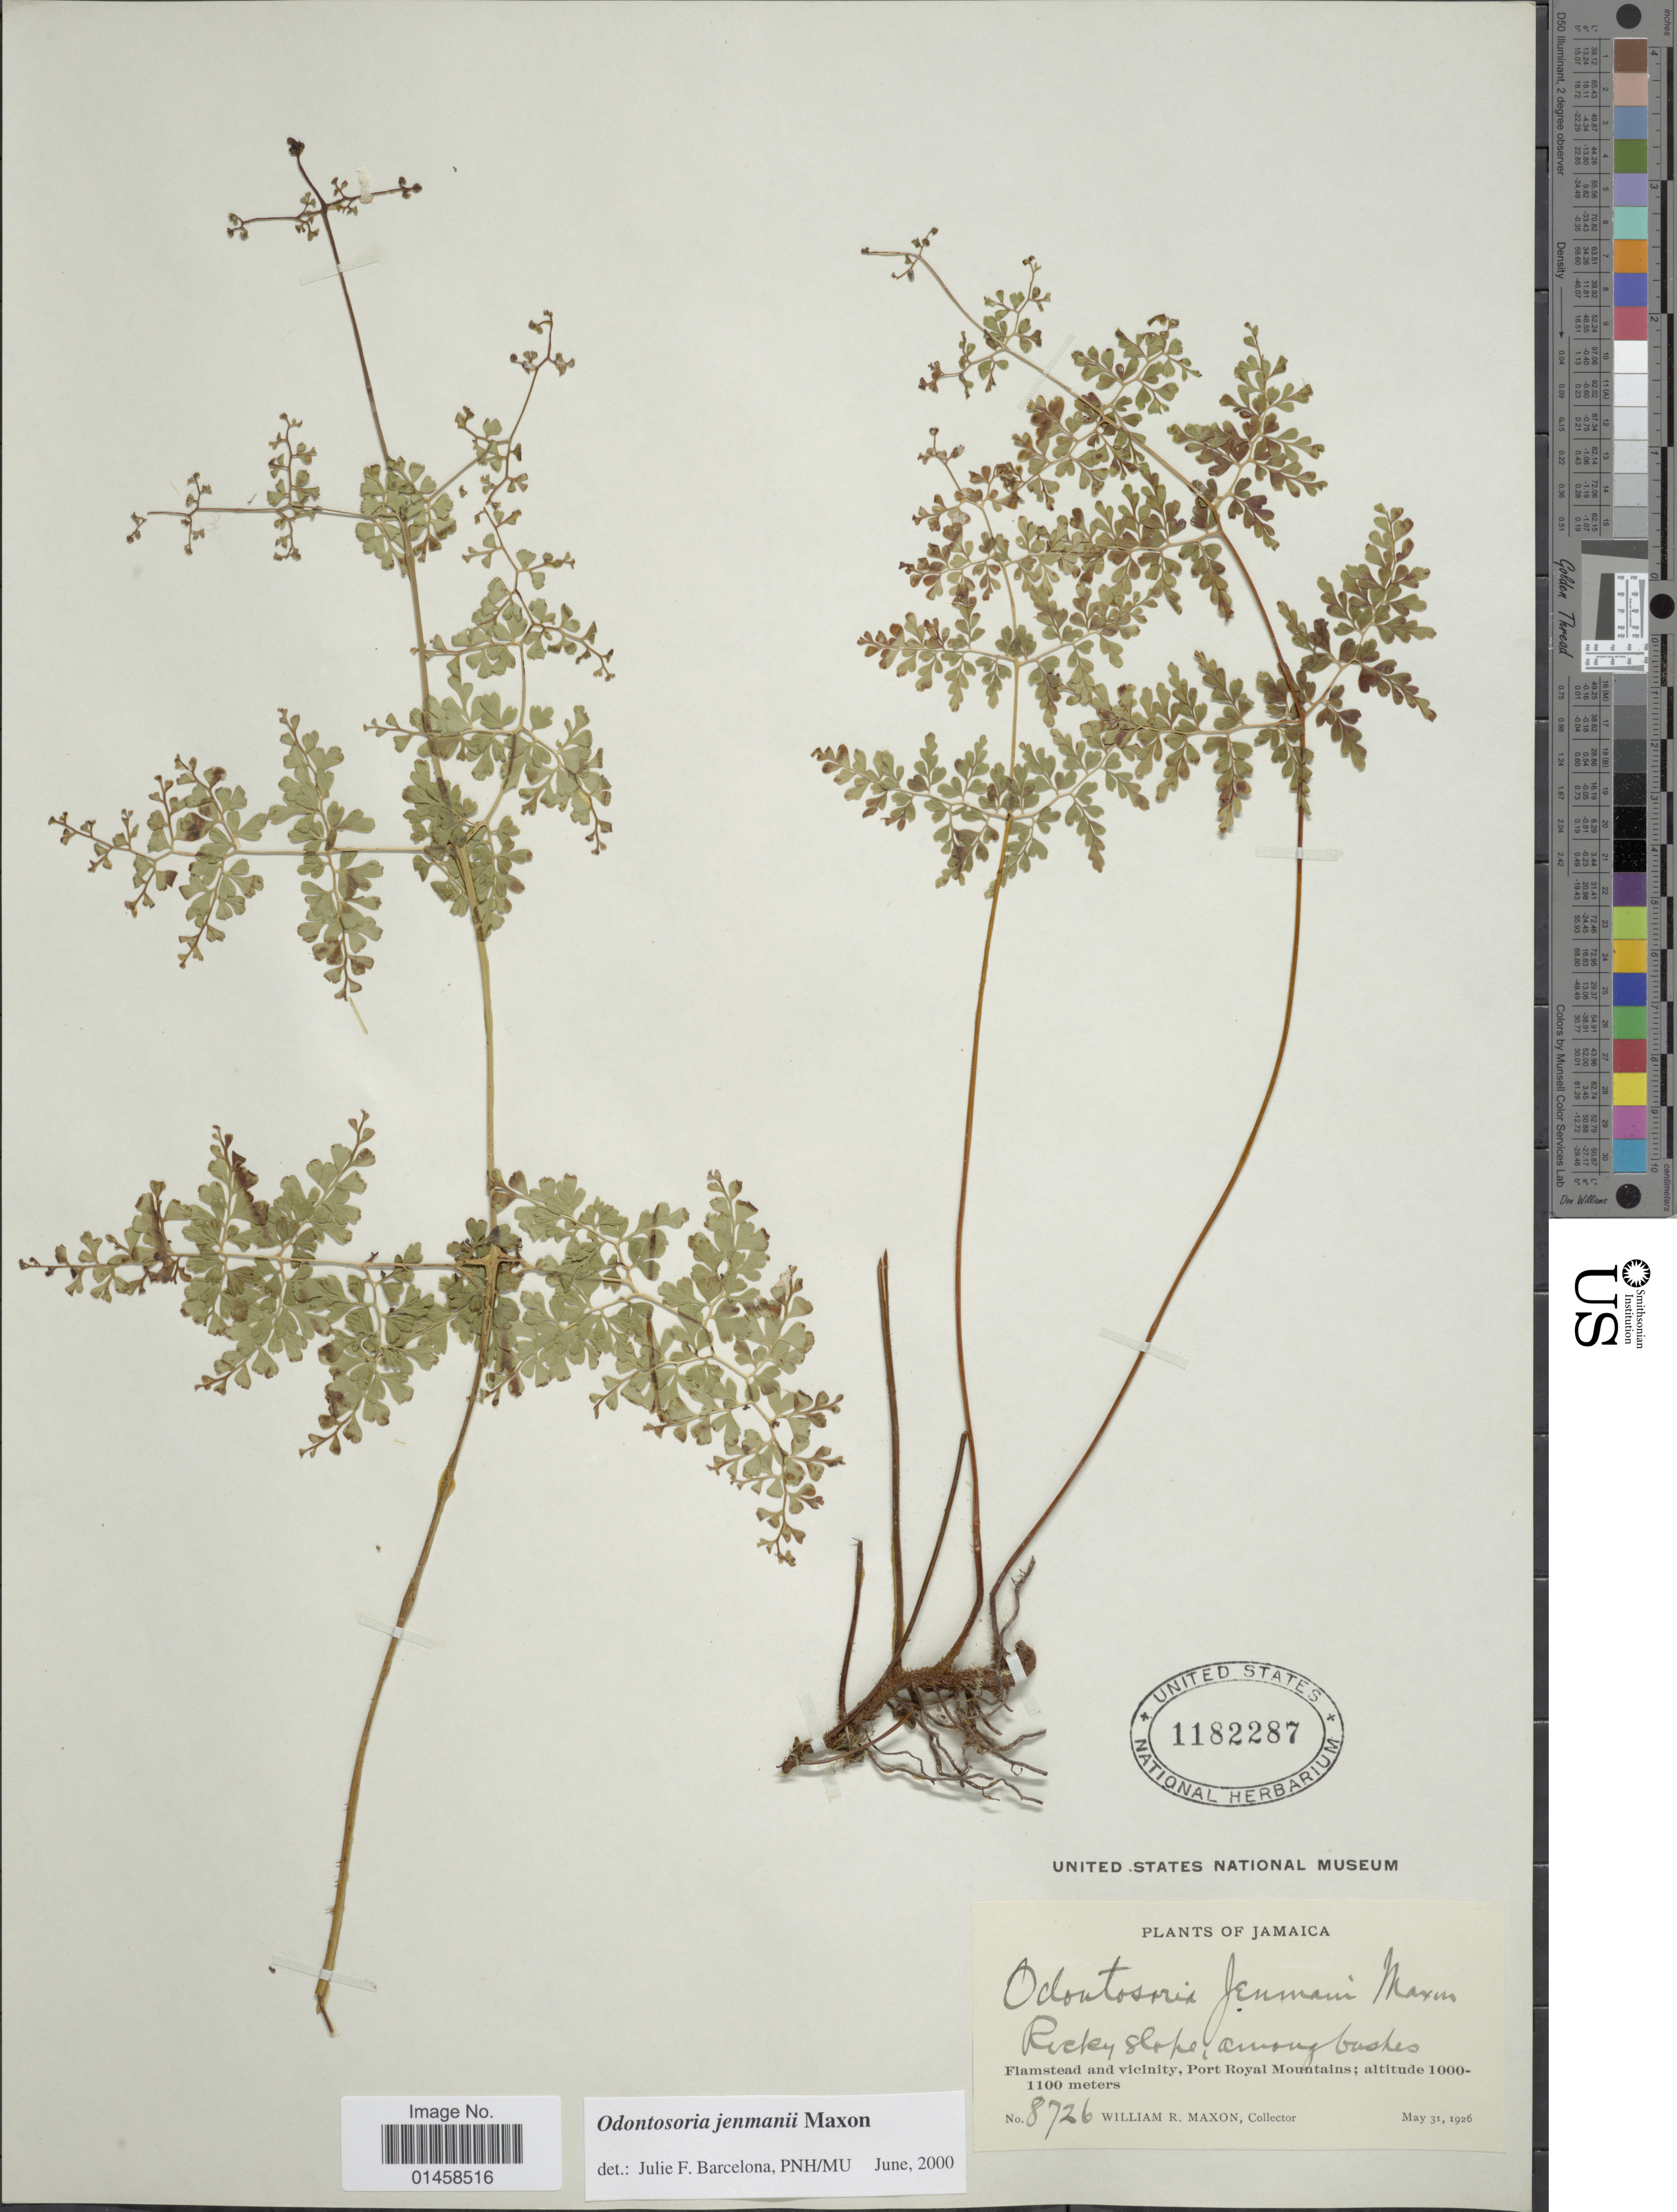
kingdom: Plantae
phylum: Tracheophyta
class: Polypodiopsida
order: Polypodiales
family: Lindsaeaceae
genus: Odontosoria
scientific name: Odontosoria jenmanii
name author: Maxon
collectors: W. R. Maxon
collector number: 8726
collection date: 1926-05-31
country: Jamaica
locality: Flamstead and vicinity, Port Royal Mountains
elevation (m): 1000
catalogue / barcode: US 1182287